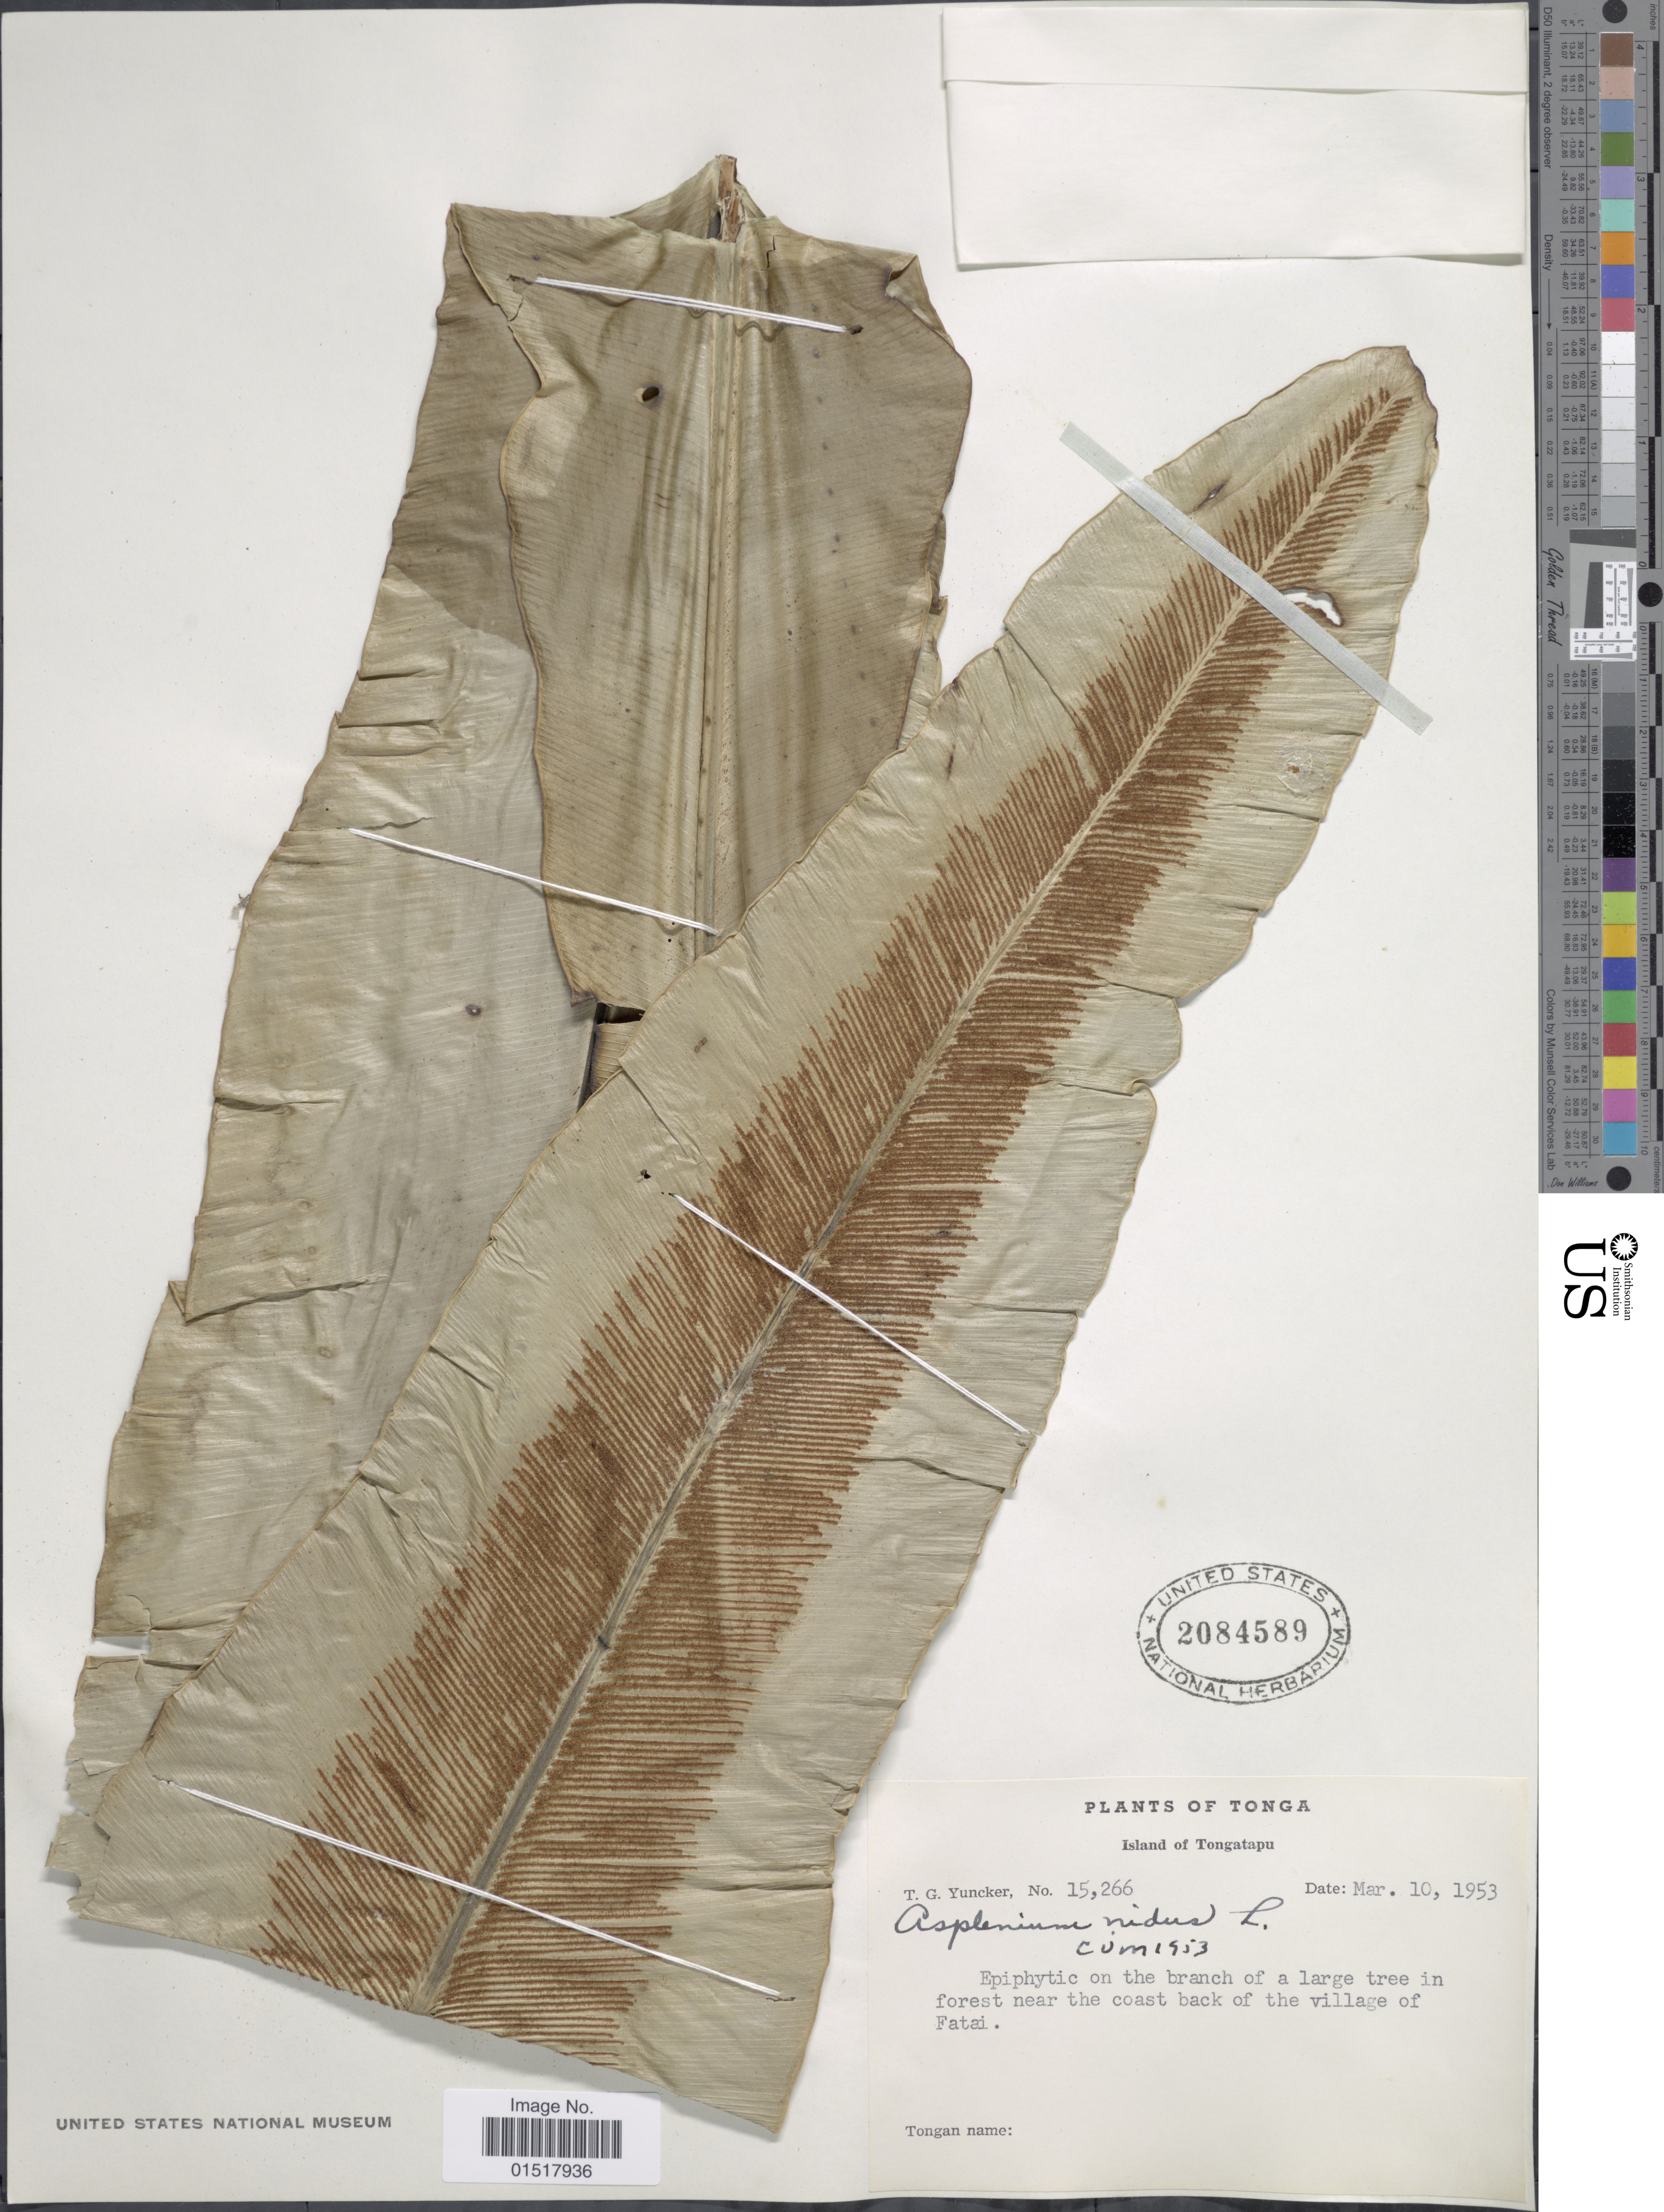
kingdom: Plantae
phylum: Tracheophyta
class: Polypodiopsida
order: Polypodiales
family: Aspleniaceae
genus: Asplenium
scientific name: Asplenium nidus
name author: L.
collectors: T. G. Yuncker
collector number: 15266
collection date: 1953-03-10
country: Tonga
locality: Island of Tongatapu. Epiphytic on the branch of a large tree in forest near the coast back of the village of Fatai.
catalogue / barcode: US 2084589